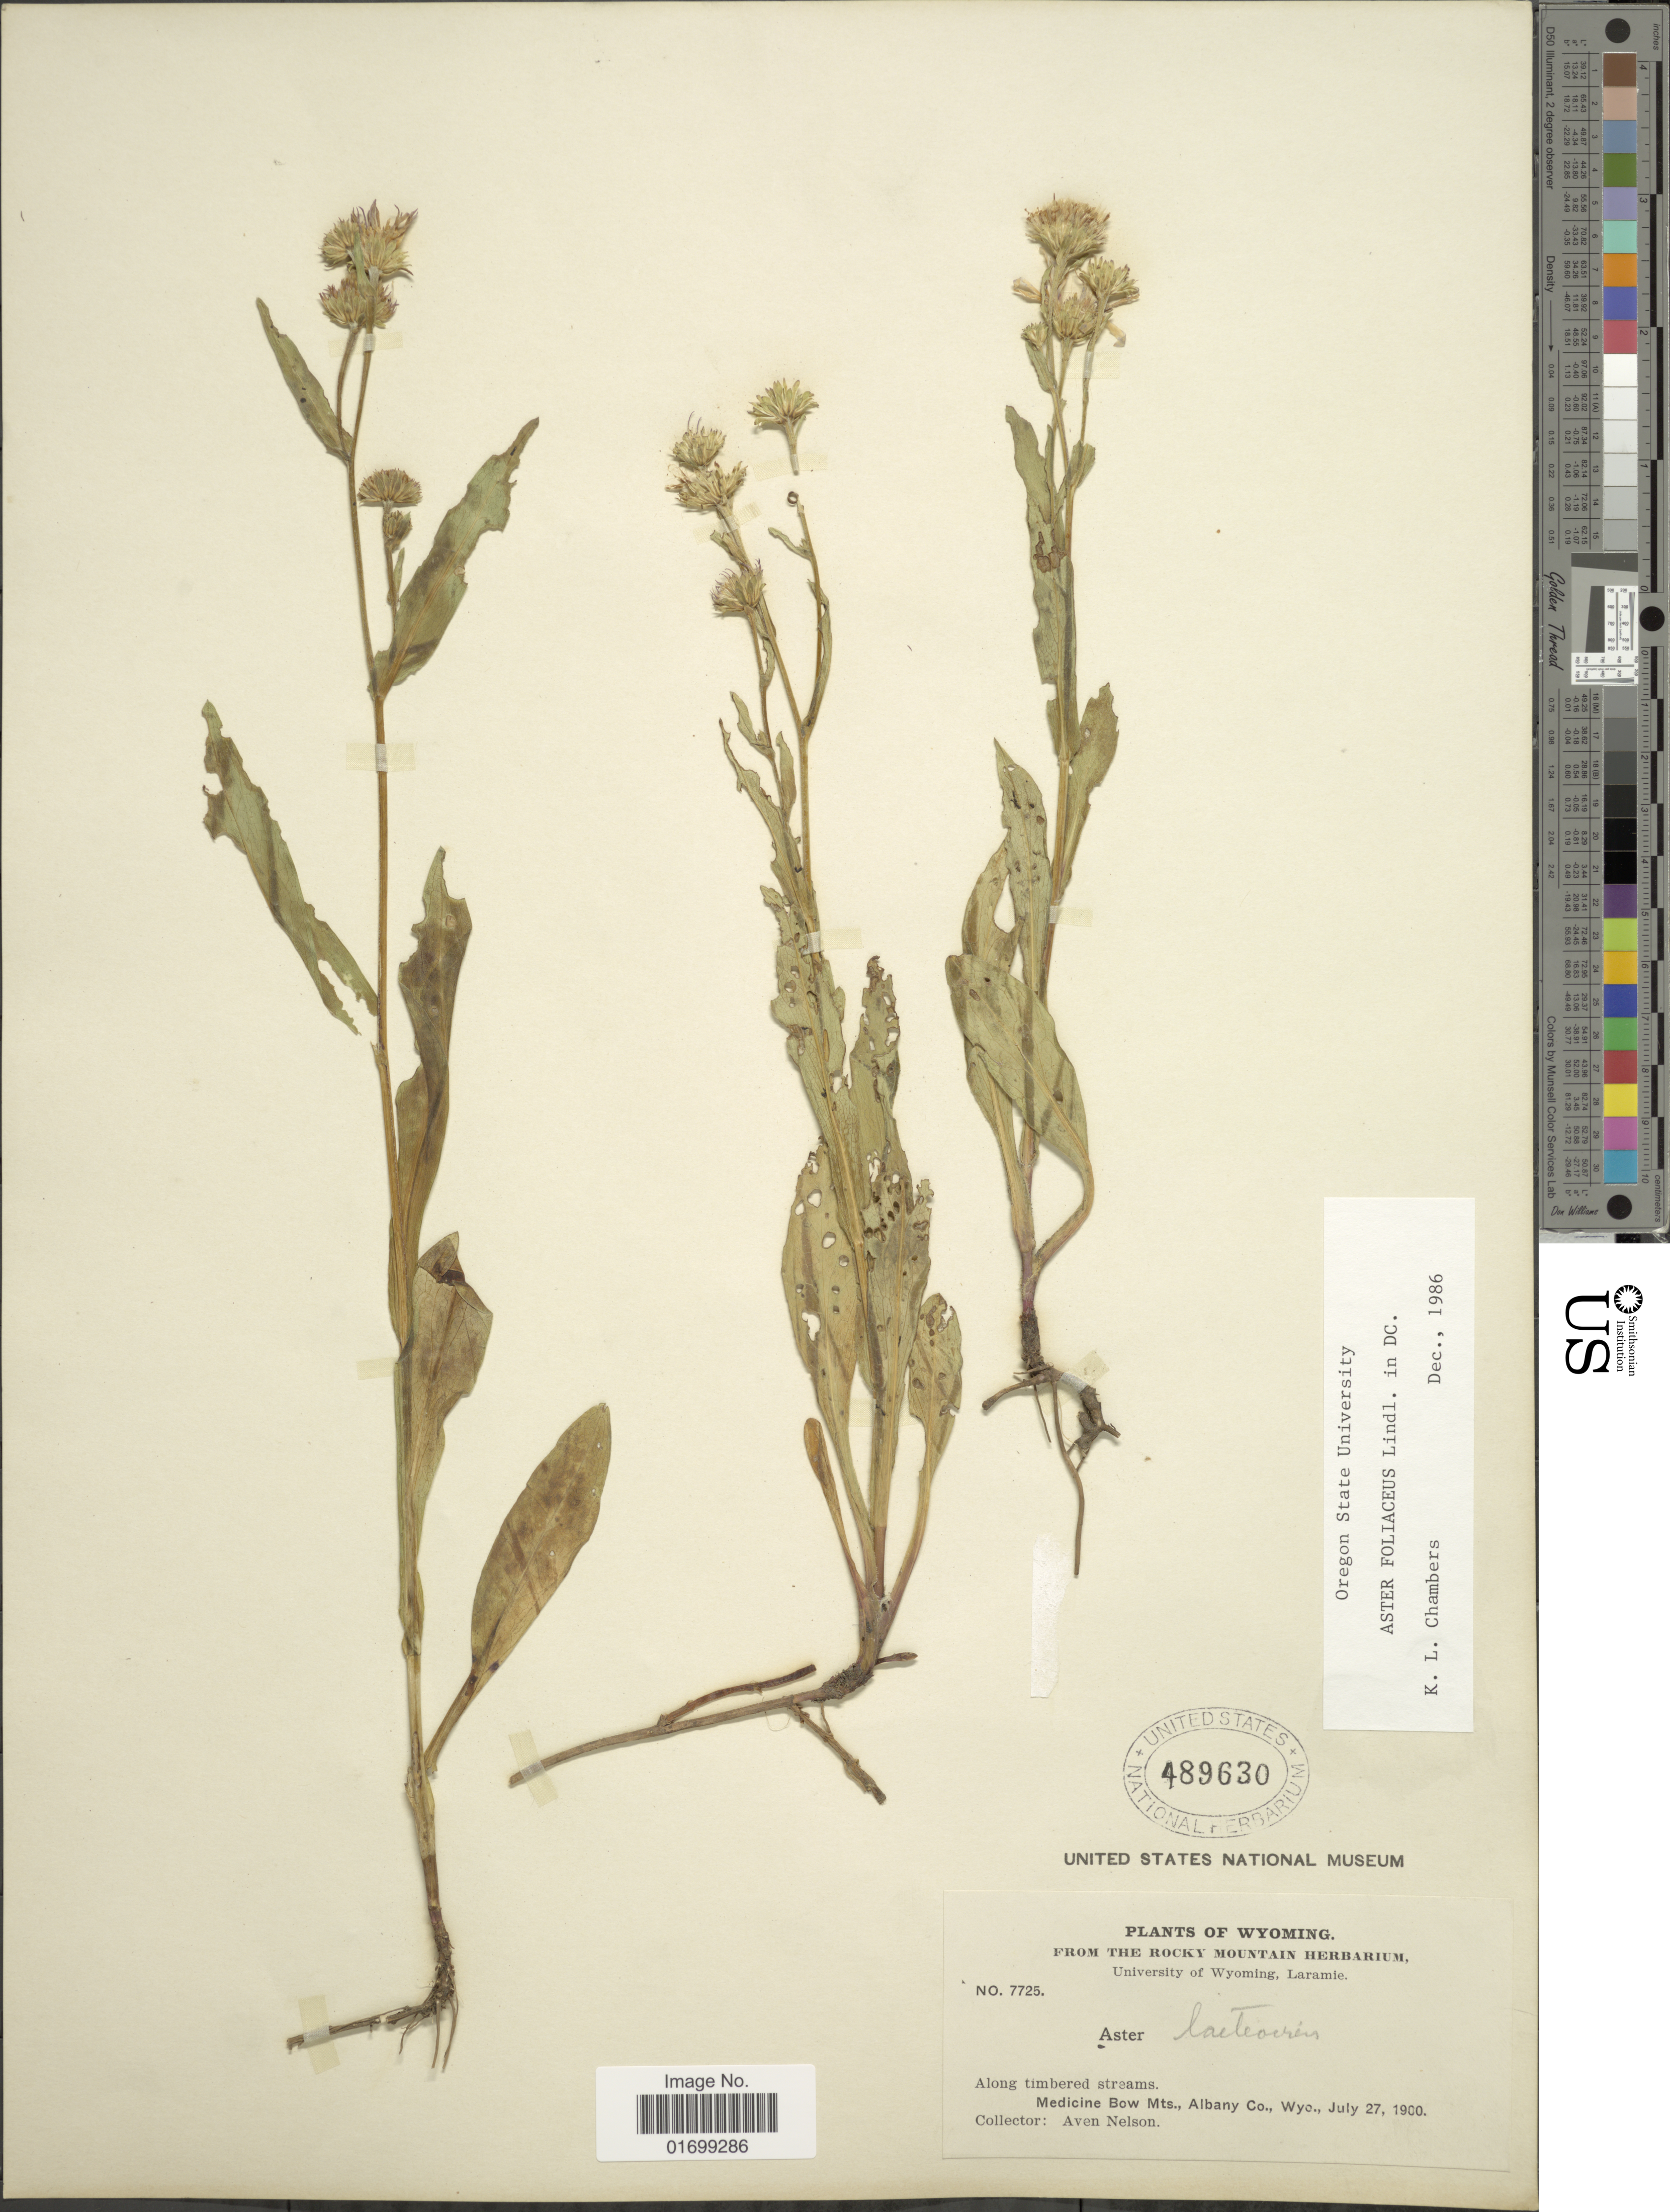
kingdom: Plantae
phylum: Tracheophyta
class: Magnoliopsida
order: Asterales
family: Asteraceae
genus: Symphyotrichum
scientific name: Symphyotrichum foliaceum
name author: (Lindl. ex DC.) G.L. Nesom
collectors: A. Nelson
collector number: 7725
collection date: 1900-07-27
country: United States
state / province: Wyoming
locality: Along Timbered streams, Medicine Bow Mts., Albany Co.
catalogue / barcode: US 489630